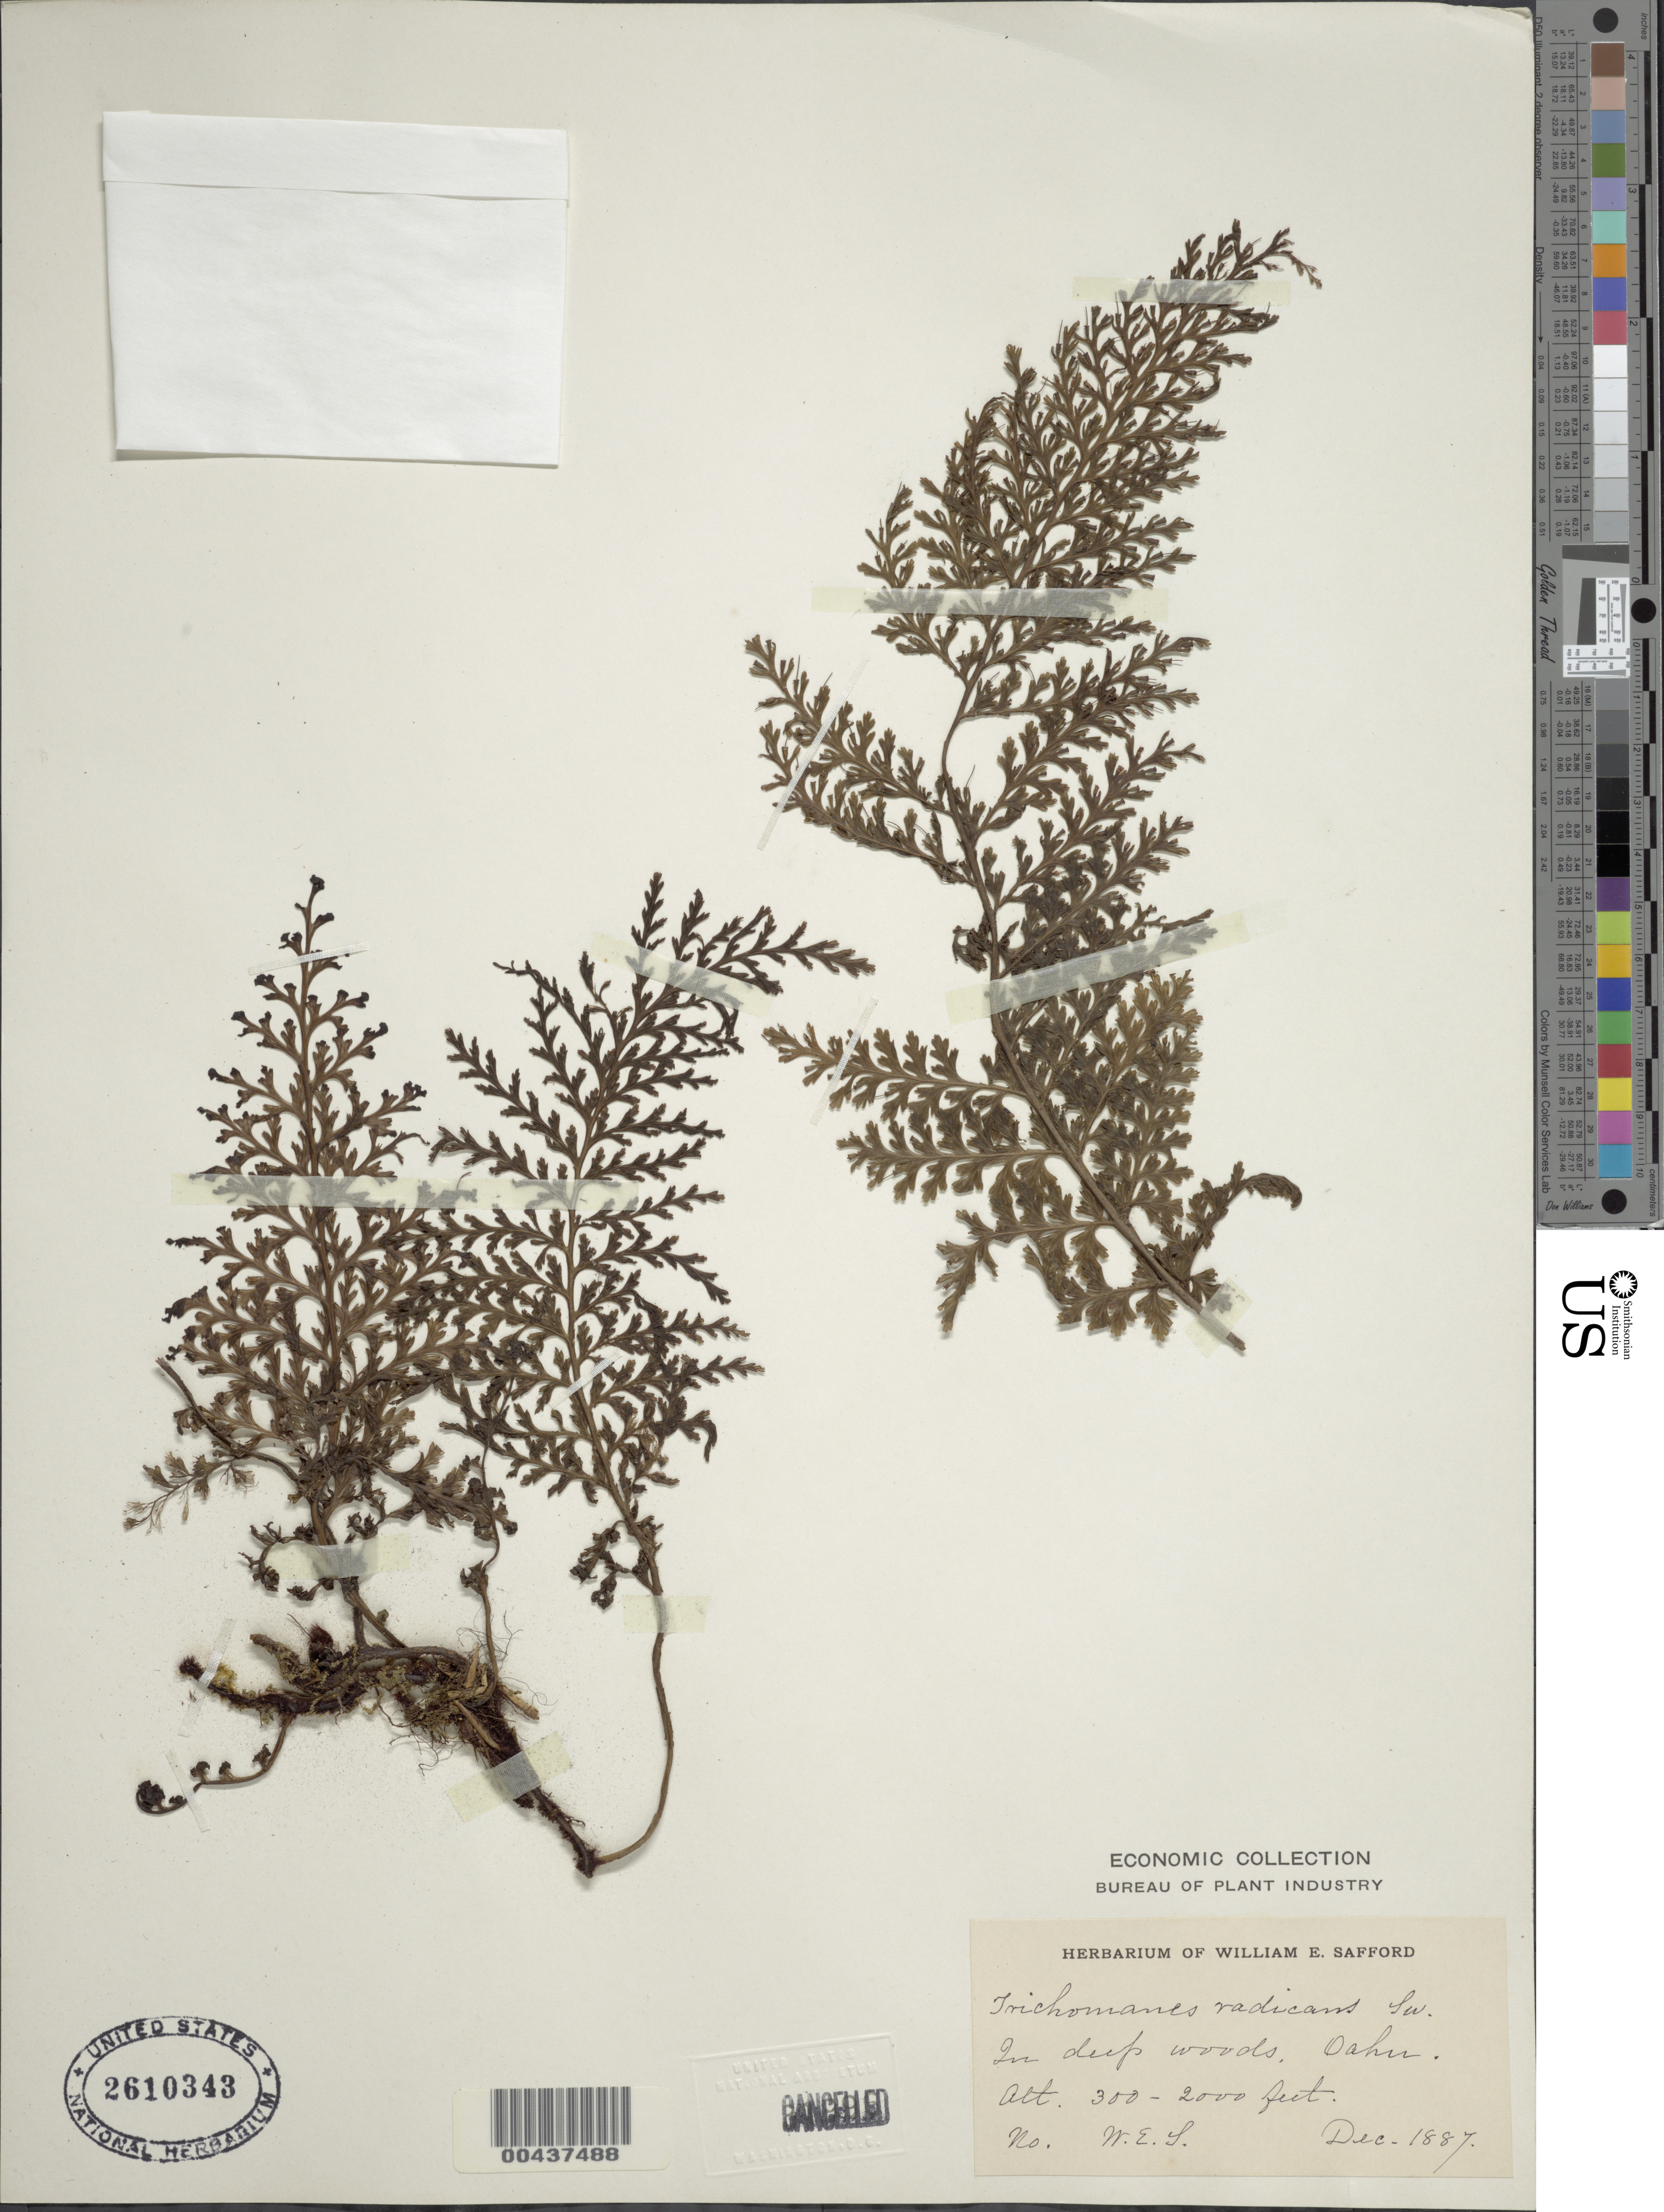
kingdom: Plantae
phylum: Tracheophyta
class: Polypodiopsida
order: Hymenophyllales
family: Hymenophyllaceae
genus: Vandenboschia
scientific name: Vandenboschia davallioides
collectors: W. E. Safford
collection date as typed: Dec 1887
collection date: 1887-12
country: United States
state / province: Hawaii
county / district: Honolulu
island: Oahu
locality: Oahu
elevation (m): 91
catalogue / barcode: US 2610343